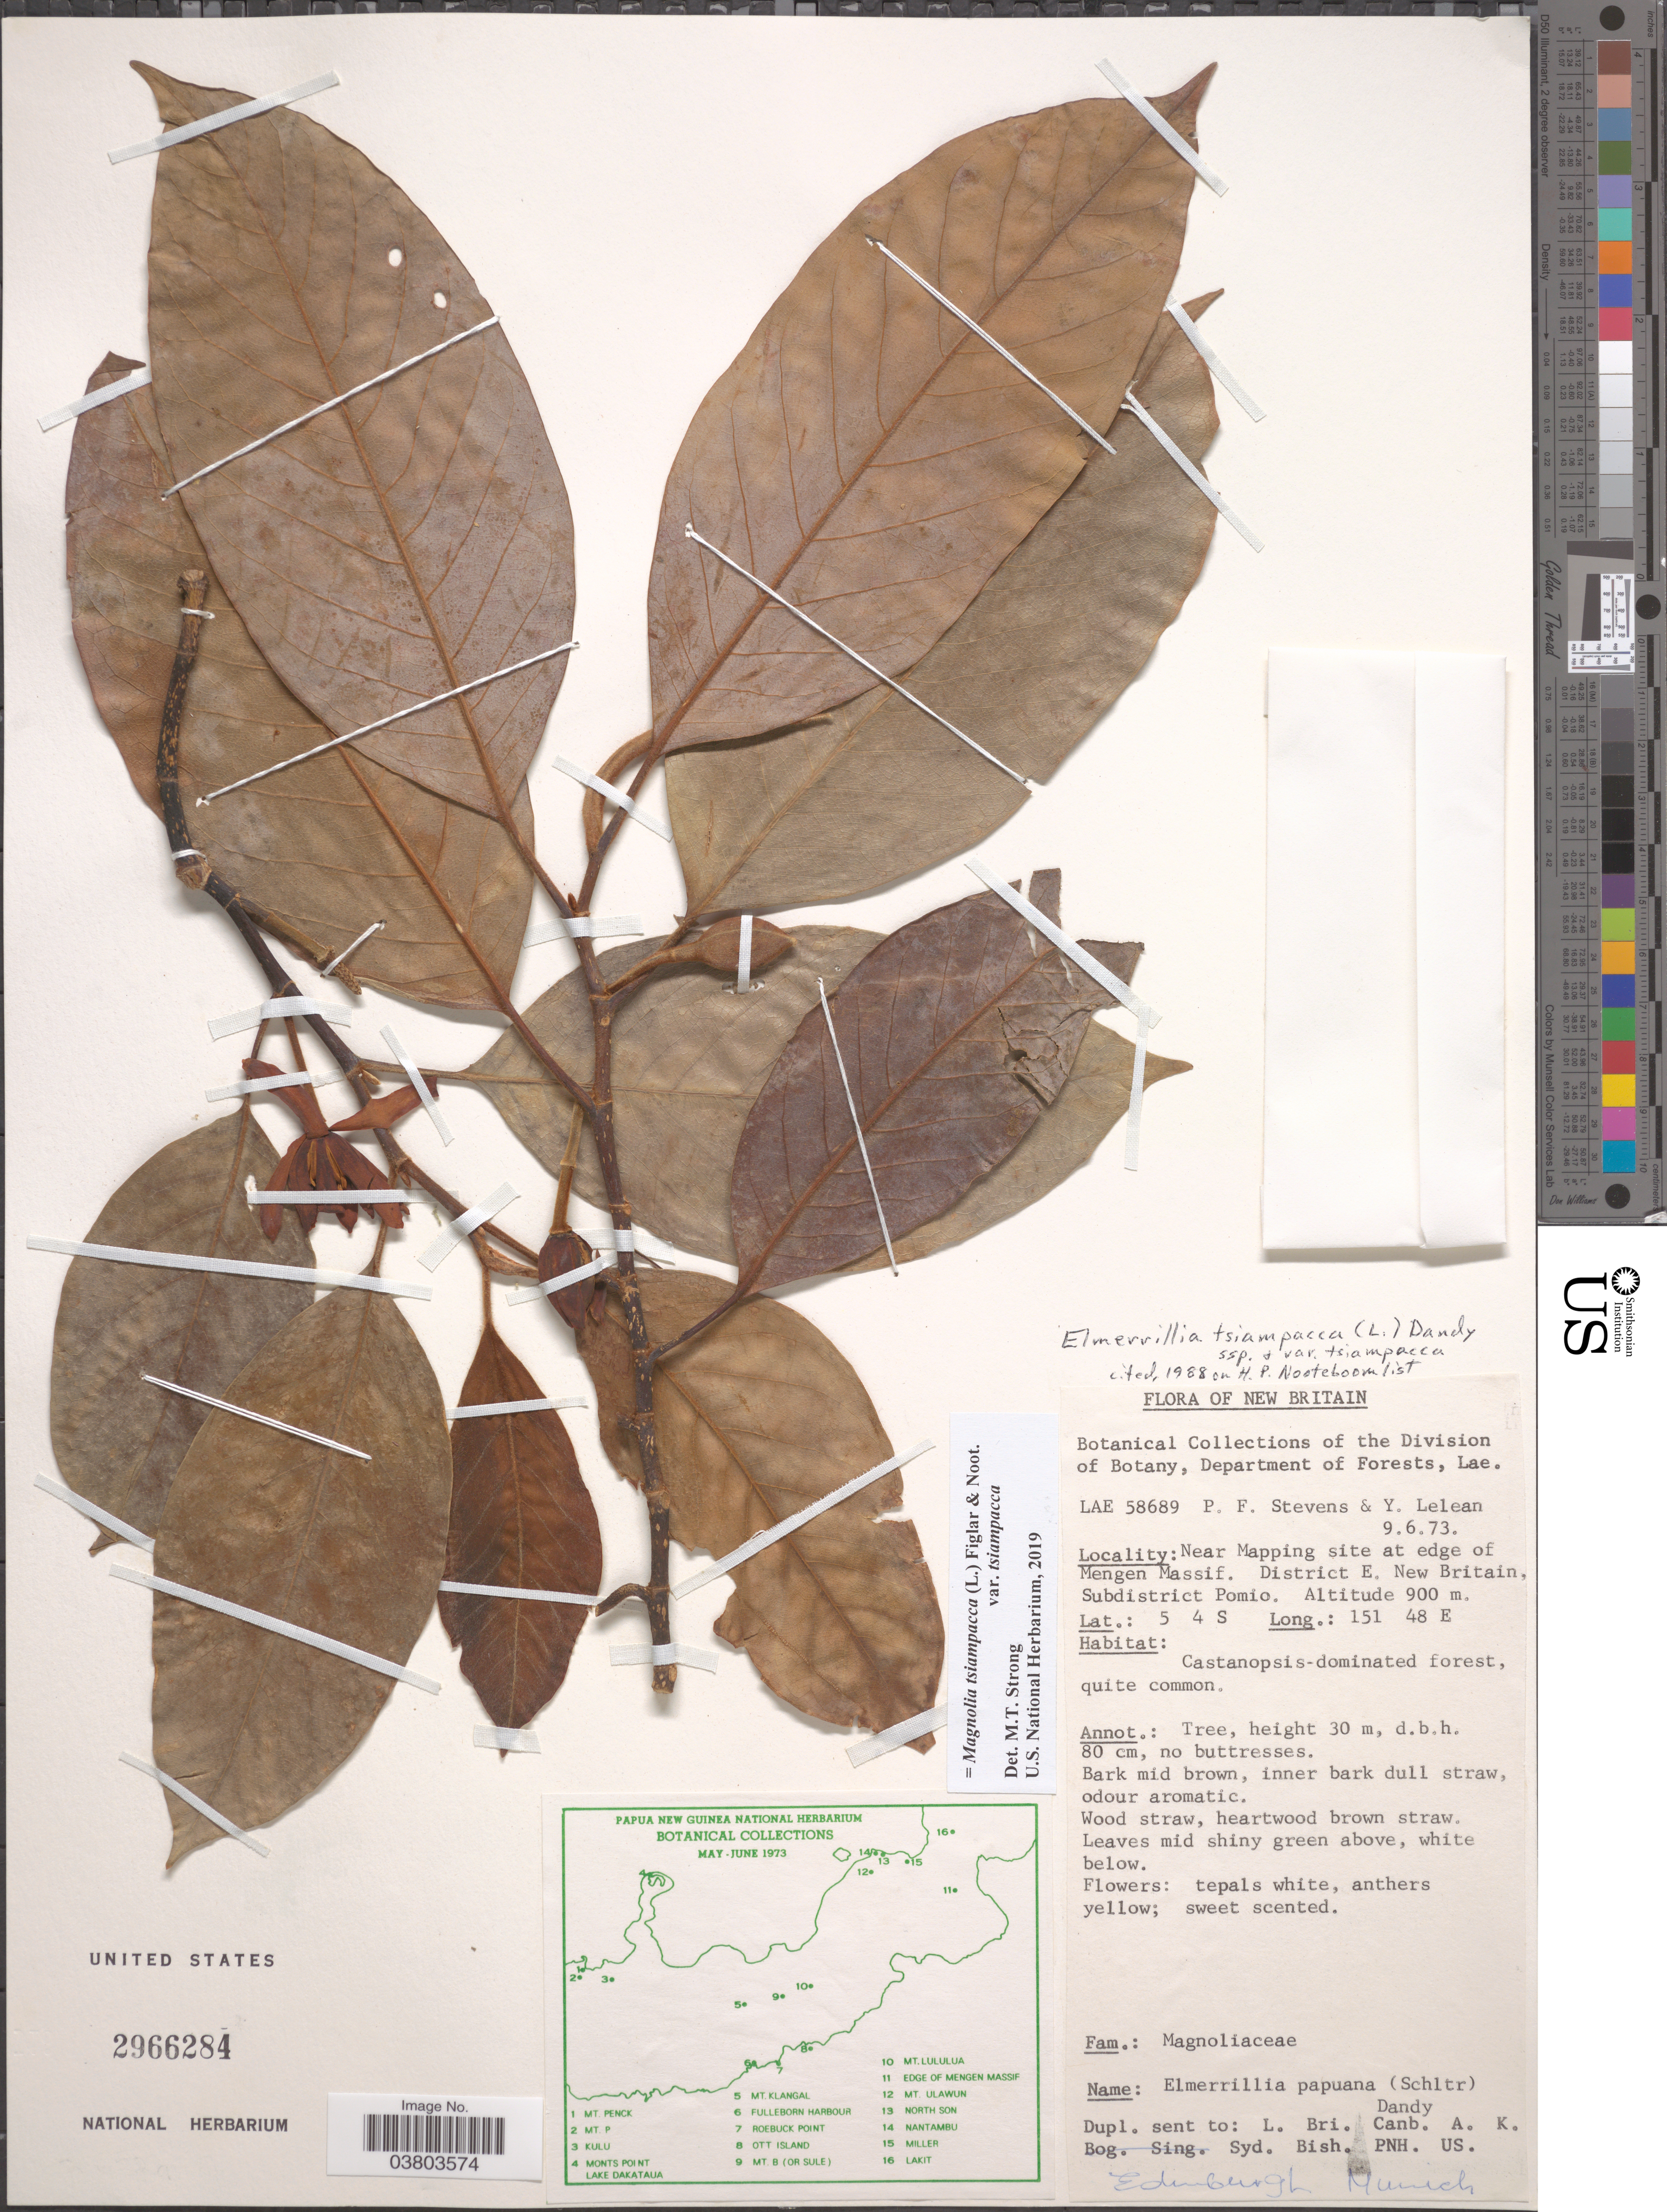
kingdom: Plantae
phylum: Tracheophyta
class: Magnoliopsida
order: Magnoliales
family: Magnoliaceae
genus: Magnolia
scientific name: Magnolia tsiampacca var. tsiampacca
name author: (L.) Figlar & Noot.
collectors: P. F. Stevens & Y. Lelean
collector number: LAE 58689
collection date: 1973-06-09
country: Papua New Guinea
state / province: East New Britain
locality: New Britain. Near Mapping site at edge of Mengen Massif. District E. New Britain, Subdistrict Pomio.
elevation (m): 900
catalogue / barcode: US 2966284